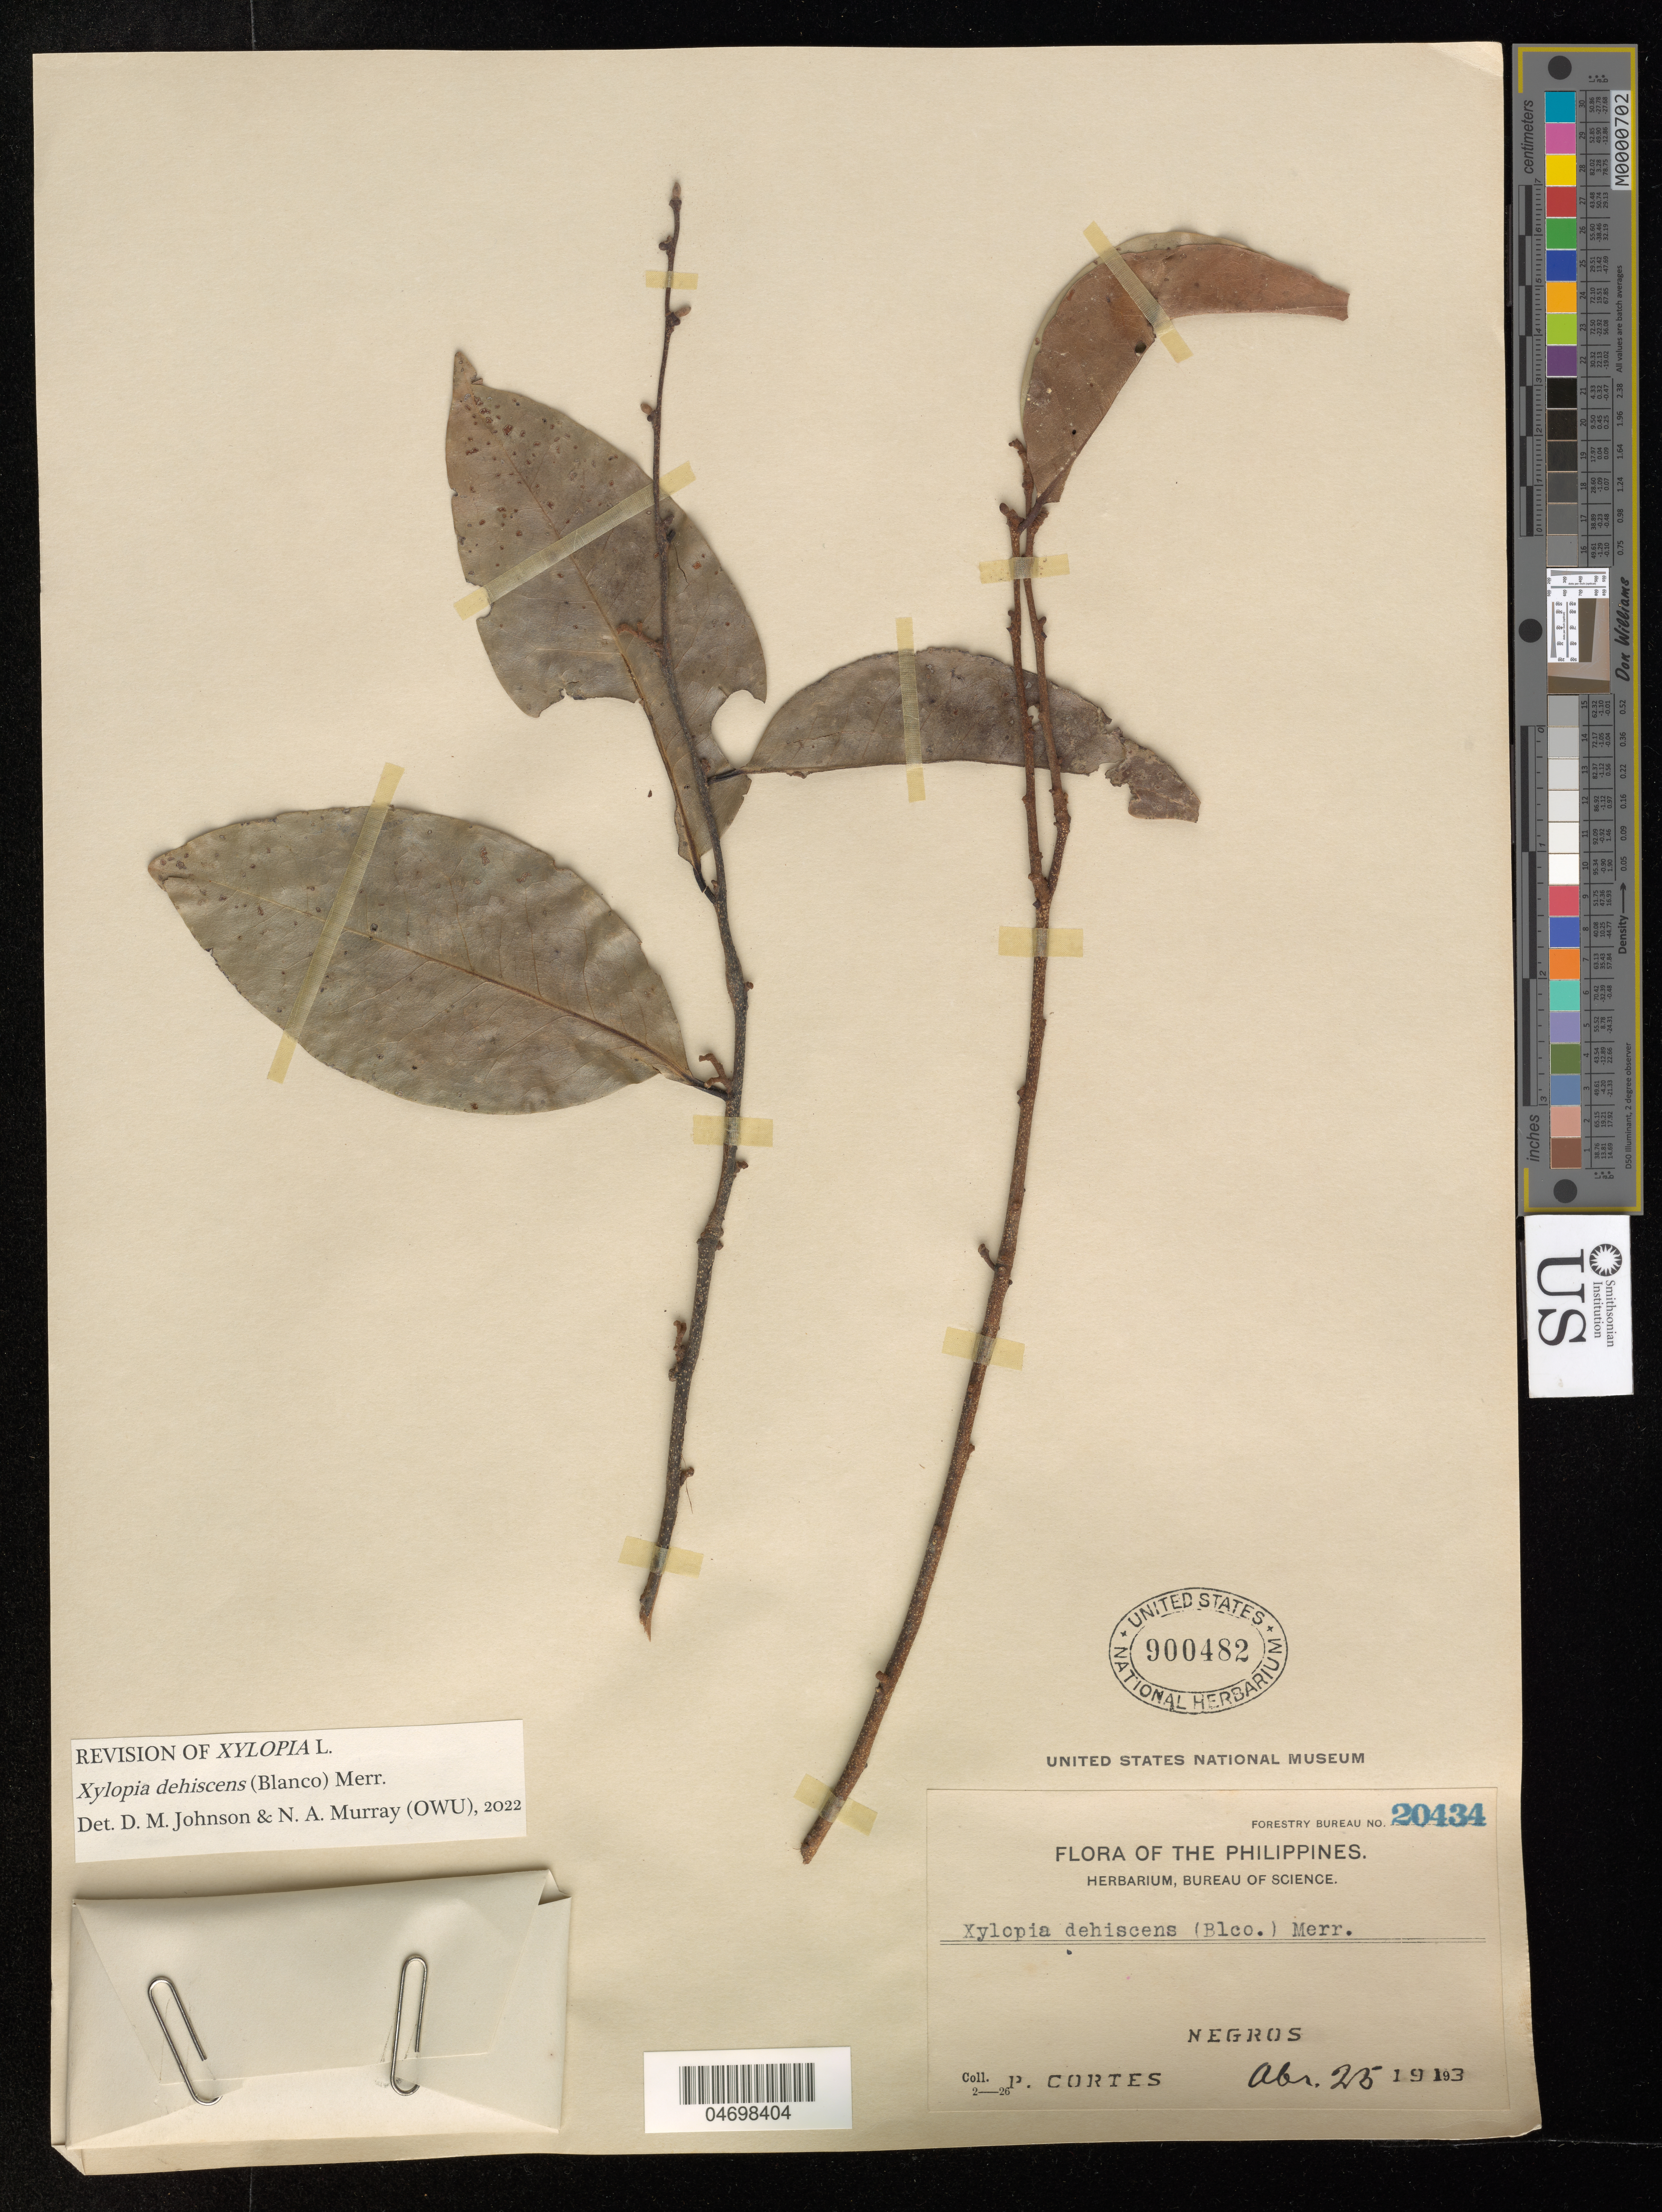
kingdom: Plantae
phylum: Tracheophyta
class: Magnoliopsida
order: Magnoliales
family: Annonaceae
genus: Xylopia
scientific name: Xylopia dehiscens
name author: (Blanco) Merr.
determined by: Johnson, D. M.; Murray, N. A.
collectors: P. Cortes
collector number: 20434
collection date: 1913-04-25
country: Philippines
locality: Negros.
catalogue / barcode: US 900482